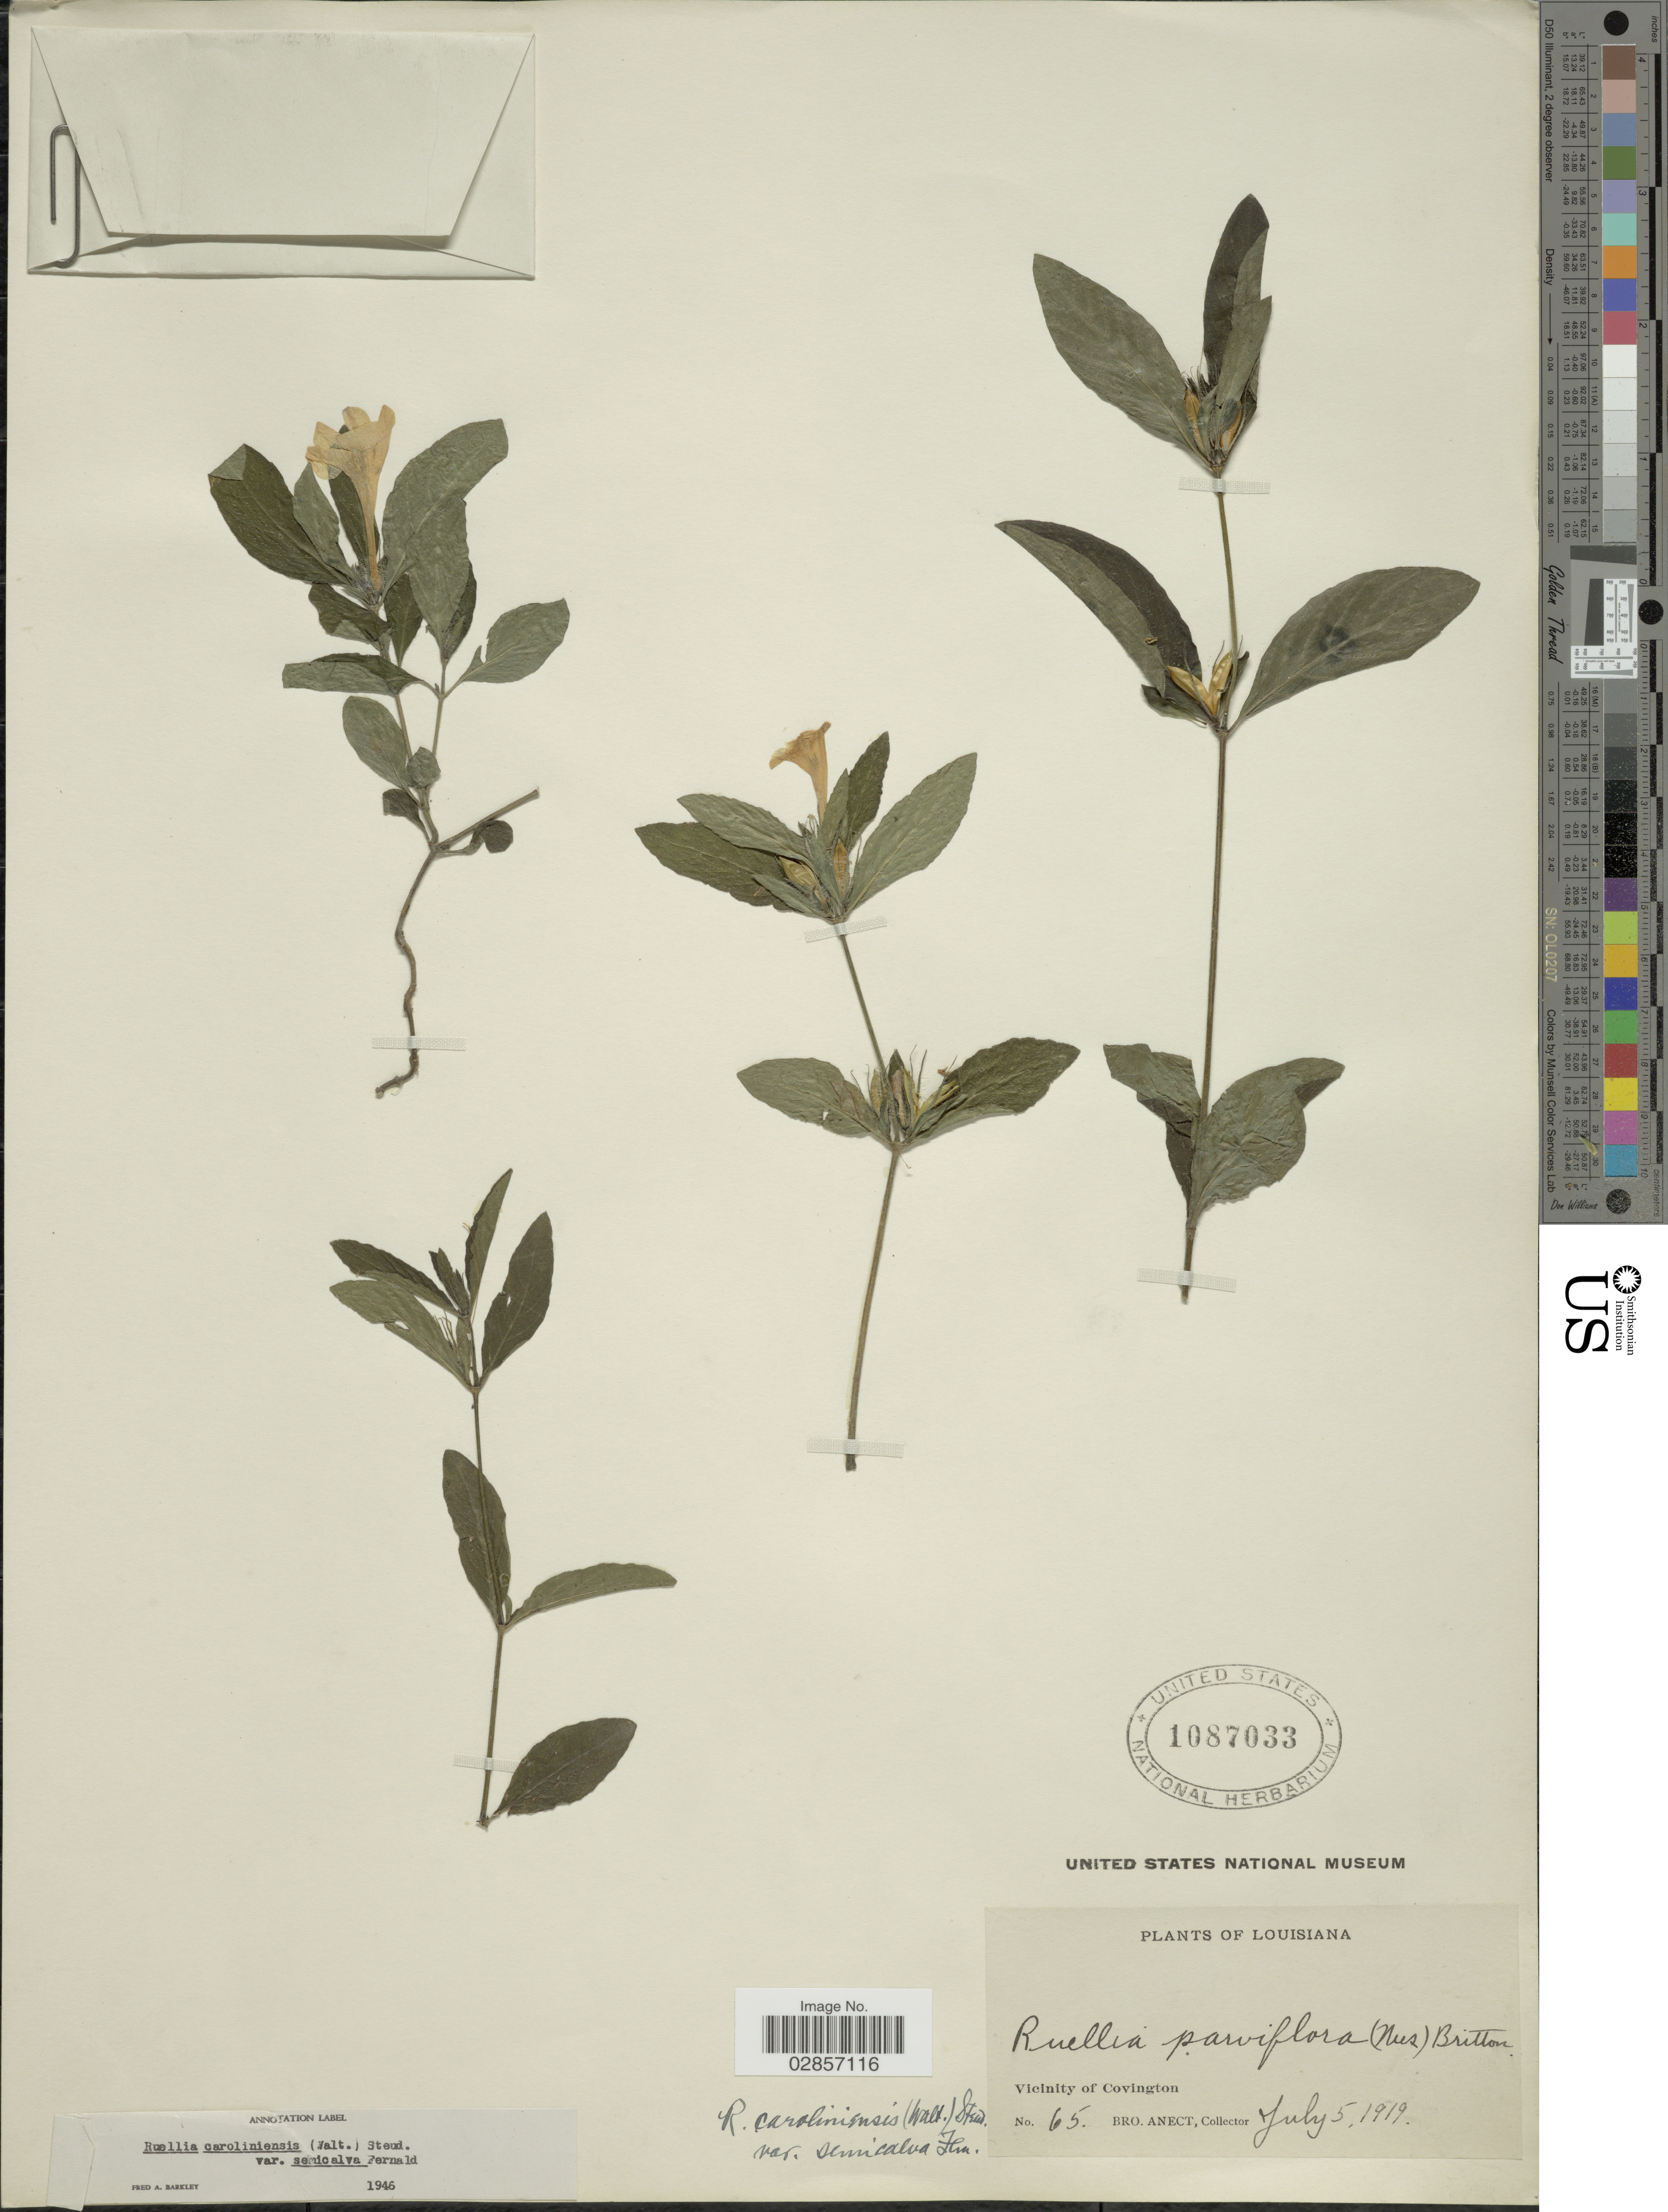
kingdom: Plantae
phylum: Tracheophyta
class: Magnoliopsida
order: Lamiales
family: Acanthaceae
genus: Ruellia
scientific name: Ruellia caroliniensis var. semicalva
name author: Fernald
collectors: B. Anect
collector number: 65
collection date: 1919-07-05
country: United States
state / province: Louisiana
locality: Vicinity of Covington.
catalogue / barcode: US 1087033